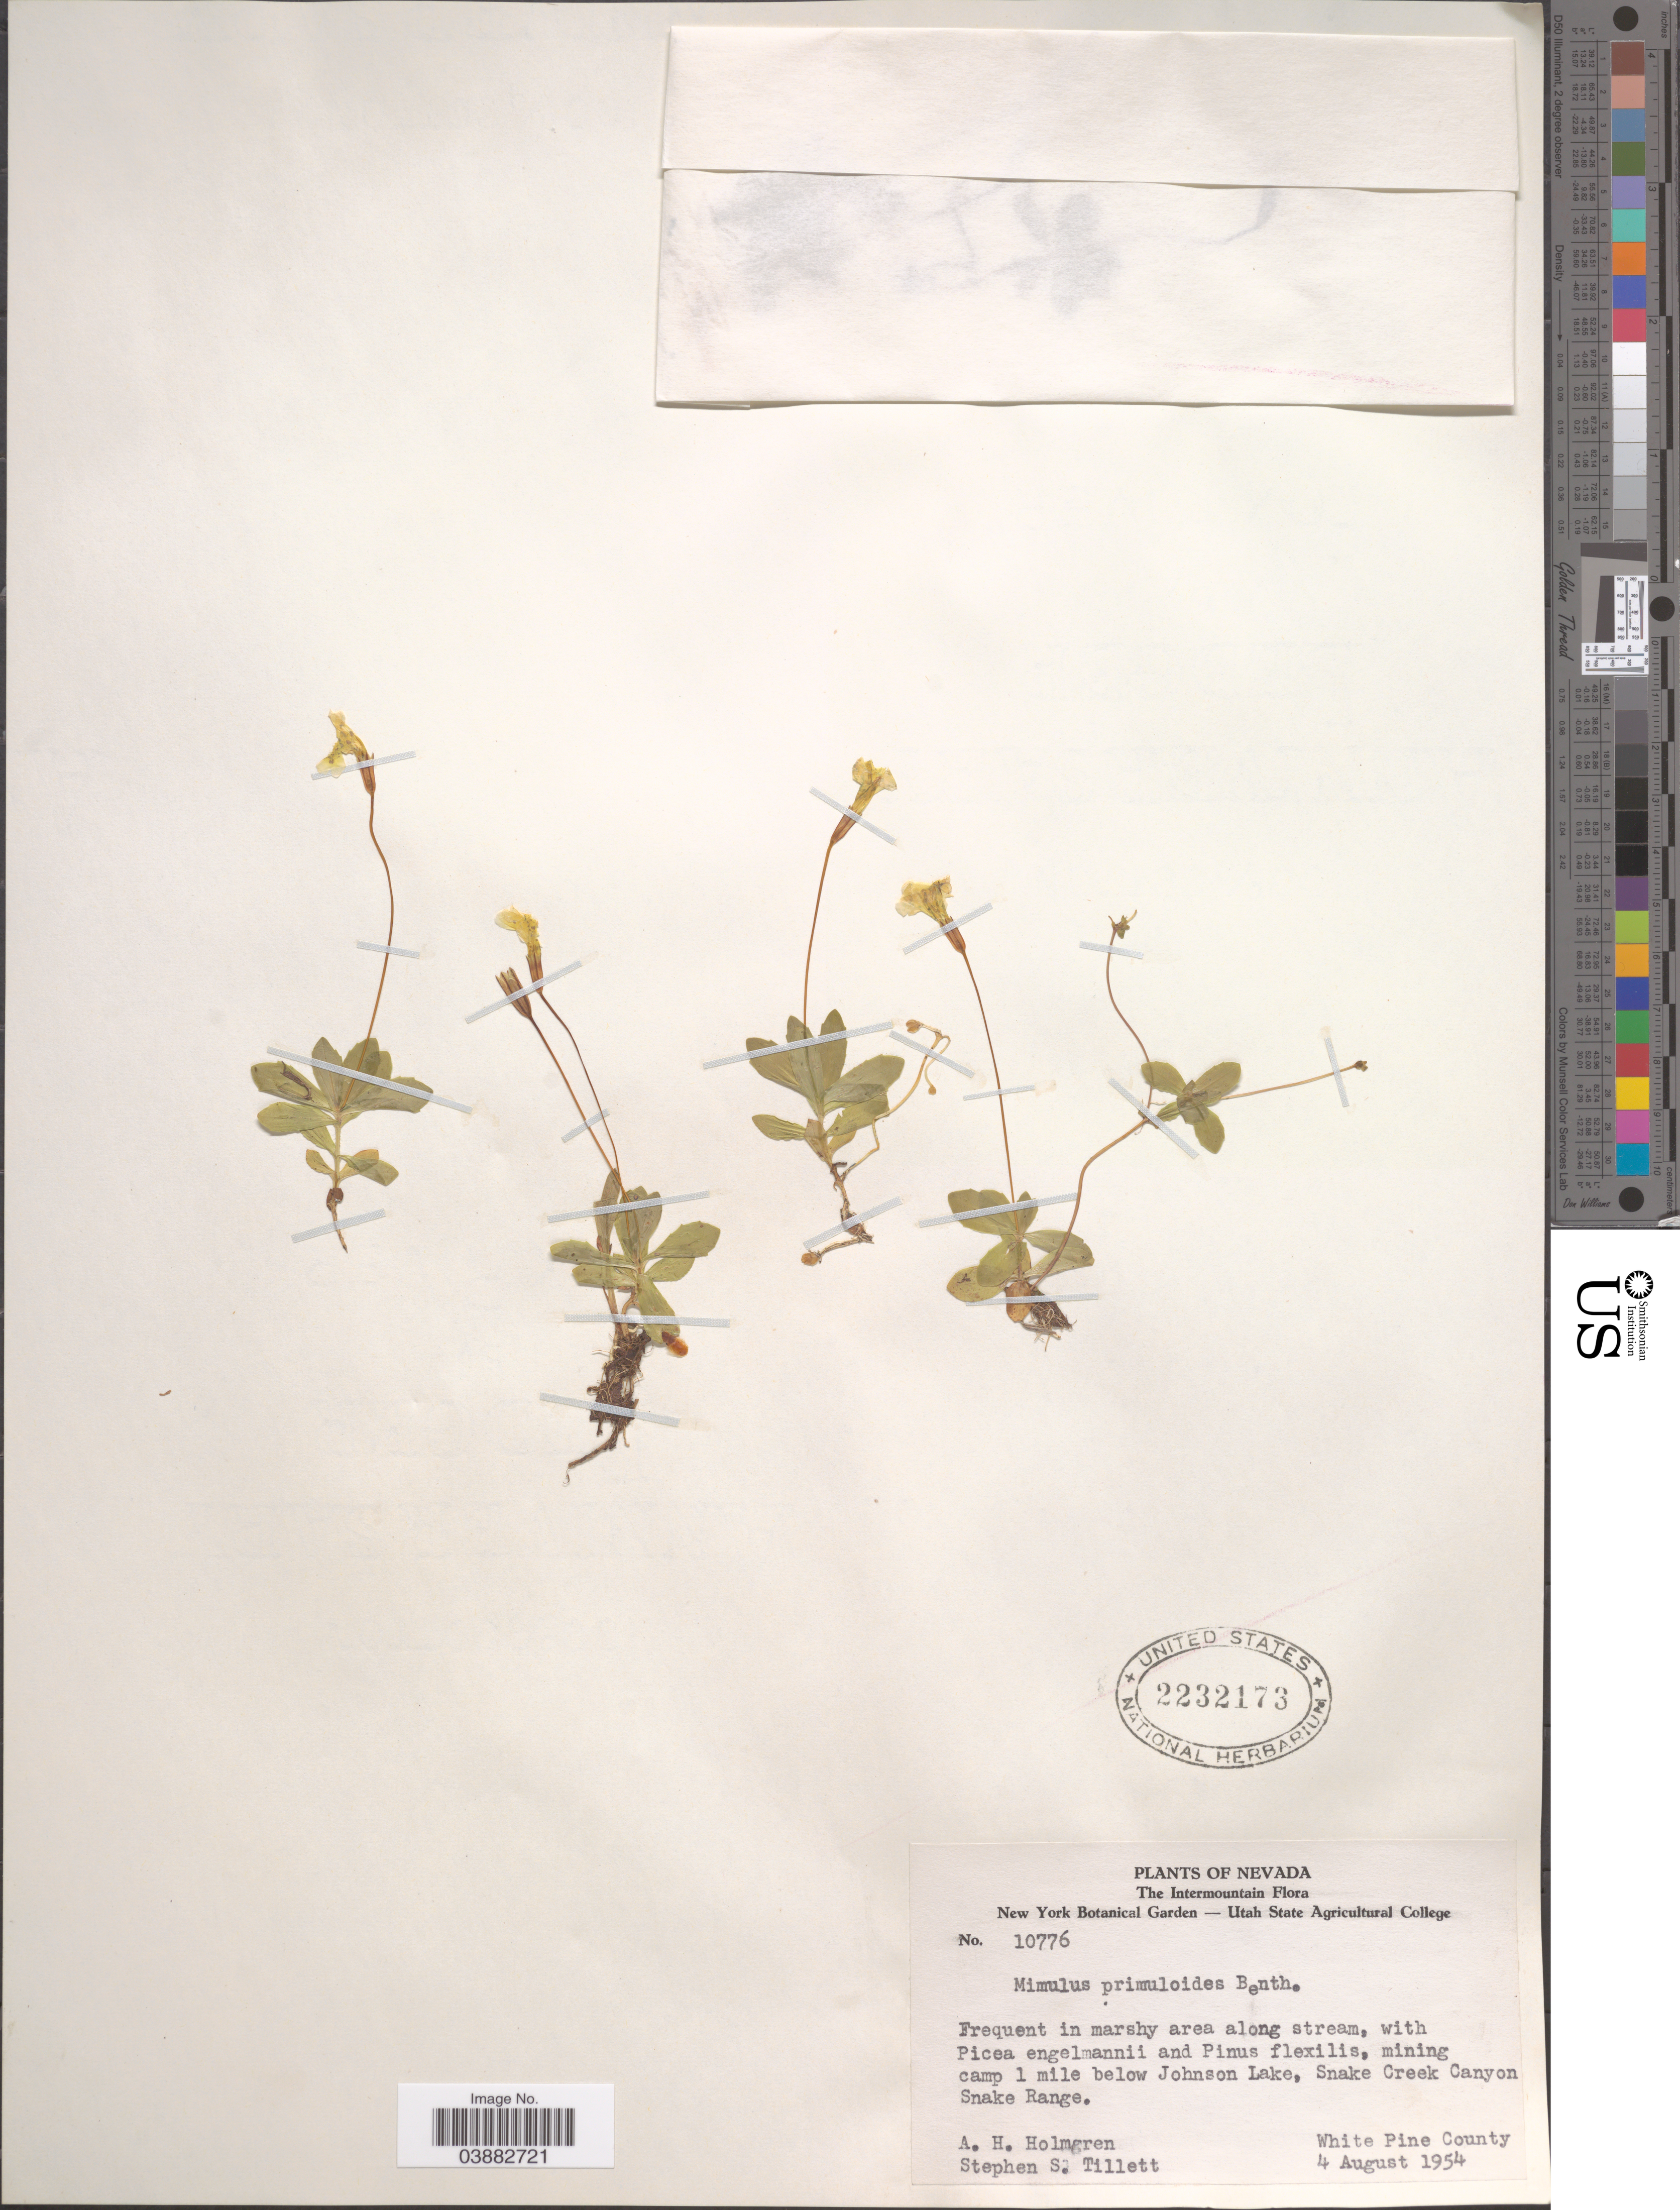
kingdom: Plantae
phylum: Tracheophyta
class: Magnoliopsida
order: Lamiales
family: Phrymaceae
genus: Mimulus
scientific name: Mimulus primuloides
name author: Benth.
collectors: A. H. Holmgren & S. S. Tillett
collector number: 10776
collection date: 1954-08-04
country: United States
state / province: Nevada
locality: The Intermountain. Mining camp 1 mile below Johnson Lake, Snake Creek Canyon. Snake Range. White Pine County.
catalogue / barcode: US 2232173